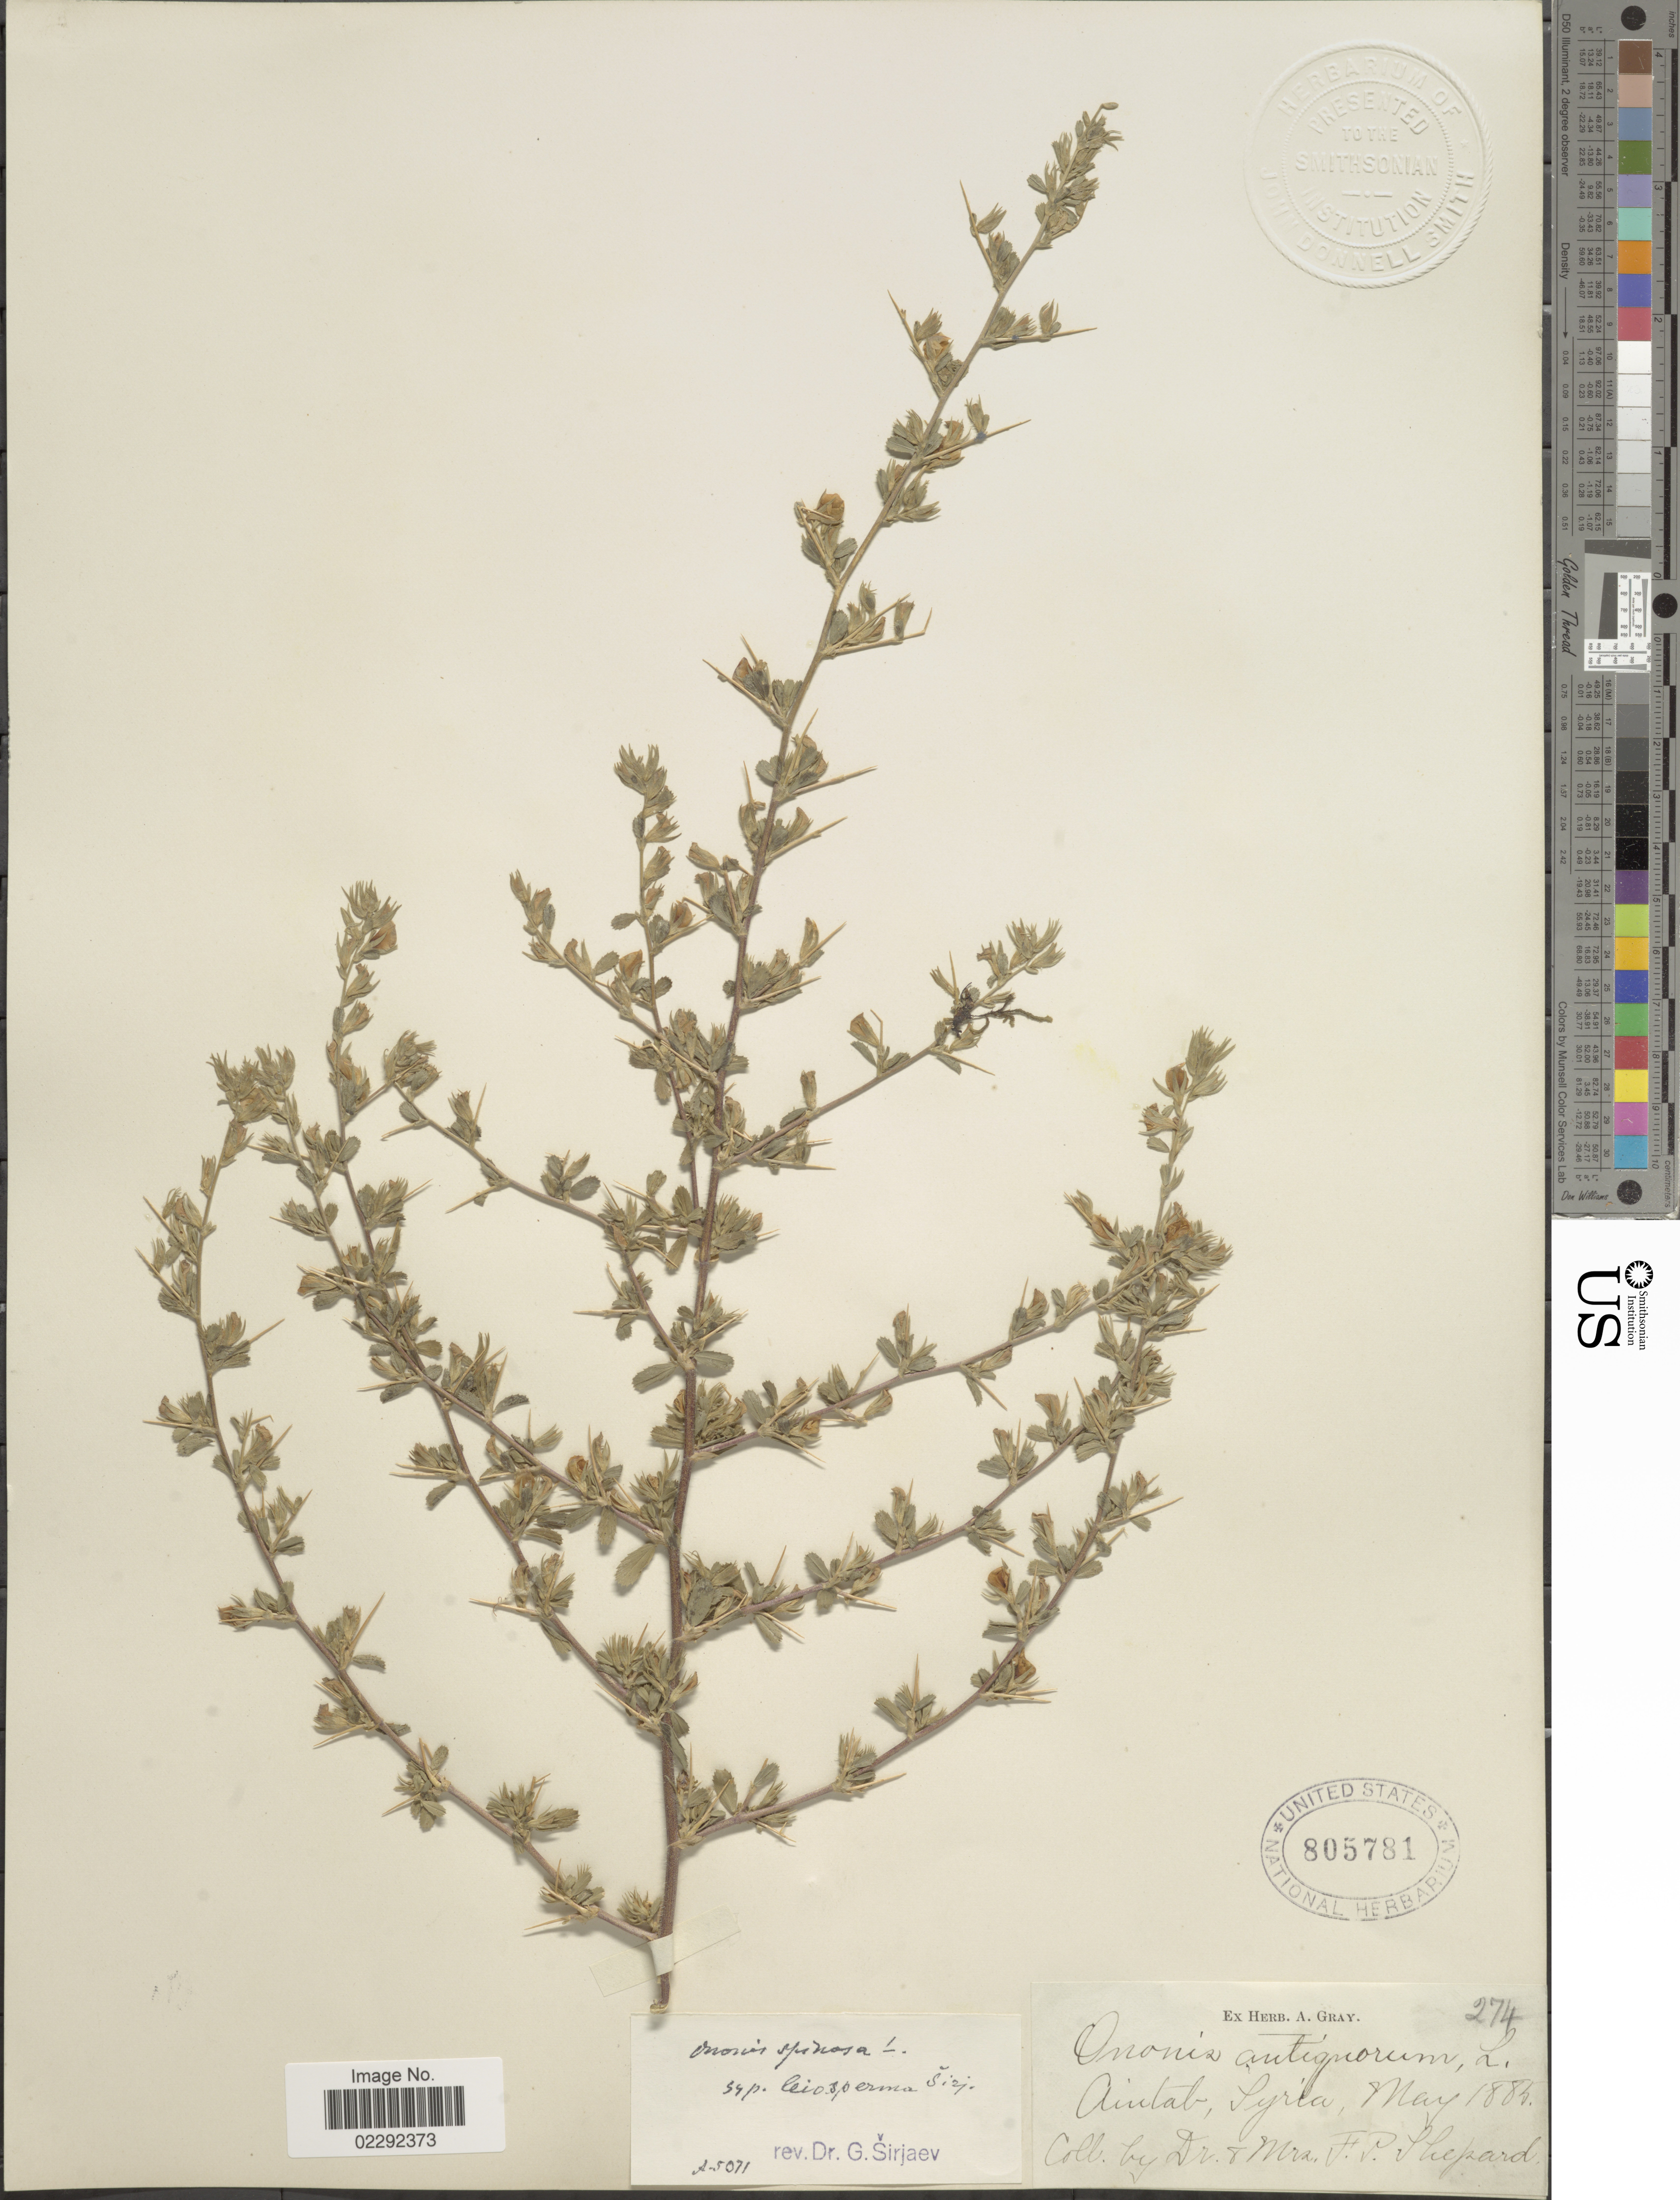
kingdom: Plantae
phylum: Tracheophyta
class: Magnoliopsida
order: Fabales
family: Fabaceae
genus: Ononis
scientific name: Ononis spinosa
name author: L.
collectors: F. P. Shepard & Mrs. Shepard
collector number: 274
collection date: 1885-05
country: Syria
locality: Aintab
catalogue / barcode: US 805781